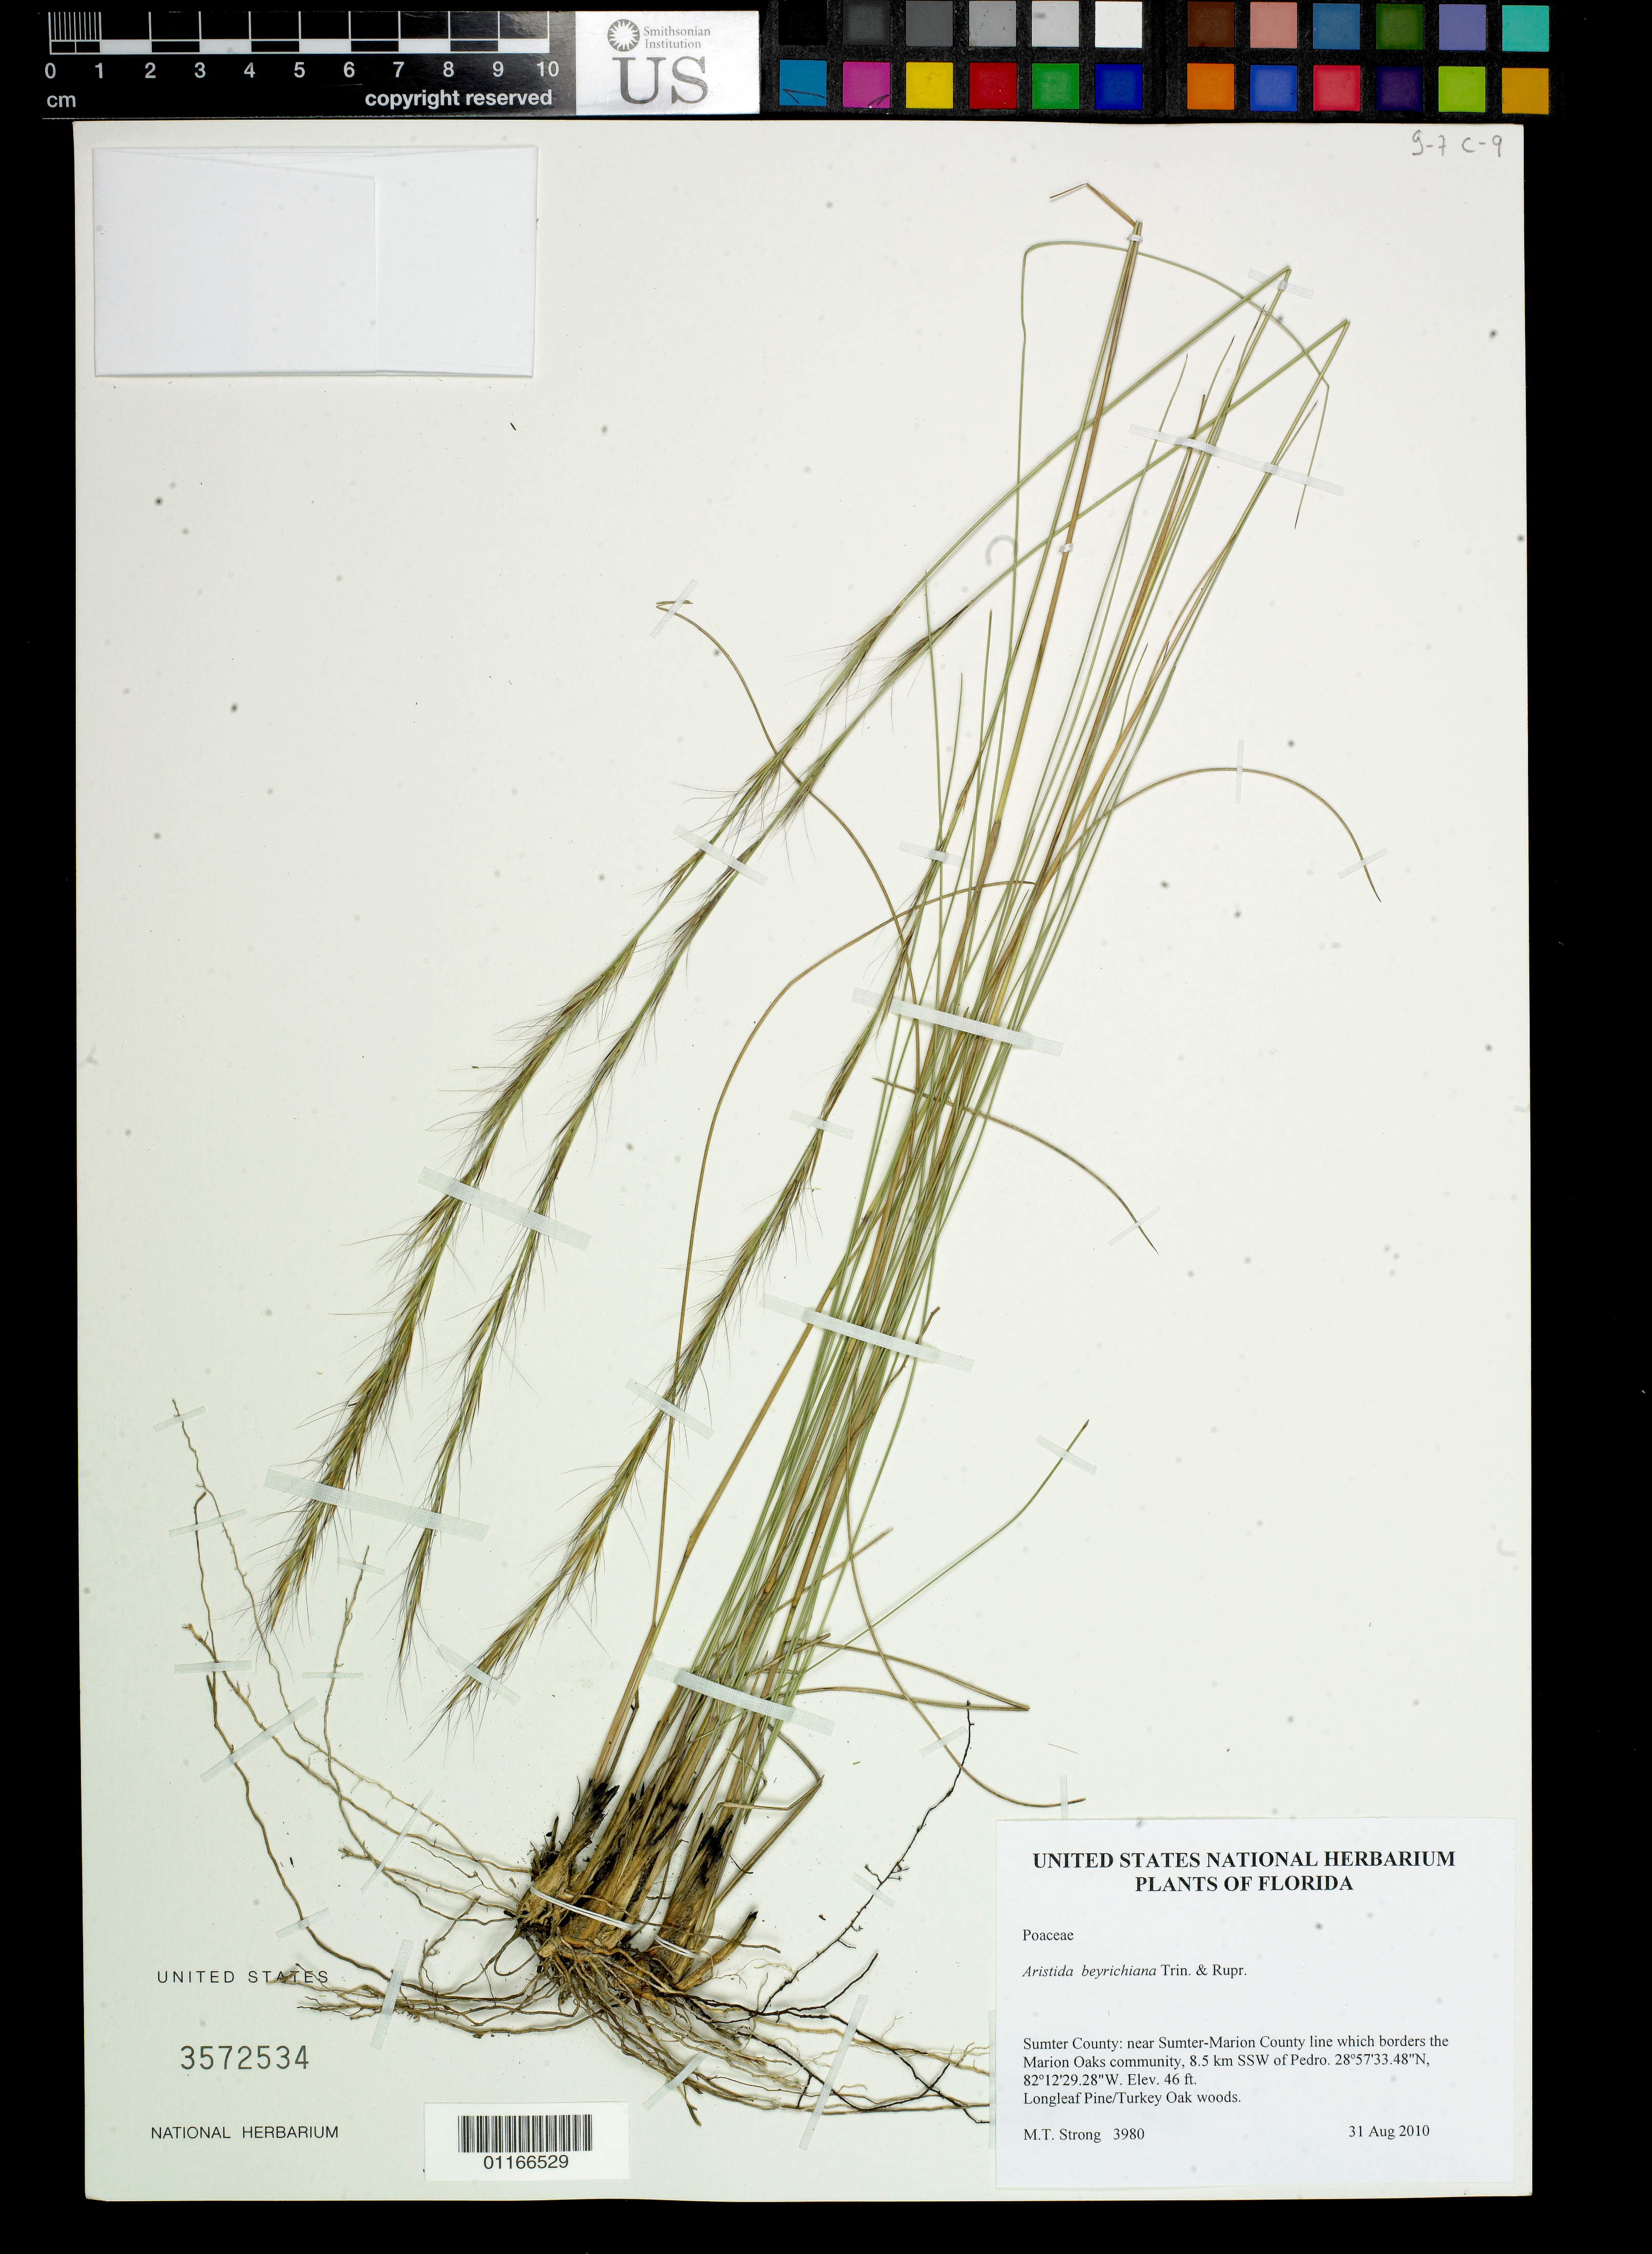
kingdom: Plantae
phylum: Tracheophyta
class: Liliopsida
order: Poales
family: Poaceae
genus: Aristida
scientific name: Aristida beyrichiana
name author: Trin. & Rupr.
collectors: M. T. Strong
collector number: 3980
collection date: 2010-08-31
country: United States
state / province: Florida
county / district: Sumter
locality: near Sumter-Marion County line which borders the Marion Oaks community, 8.5 km SSW of Pedro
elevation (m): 14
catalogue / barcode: US 3572534